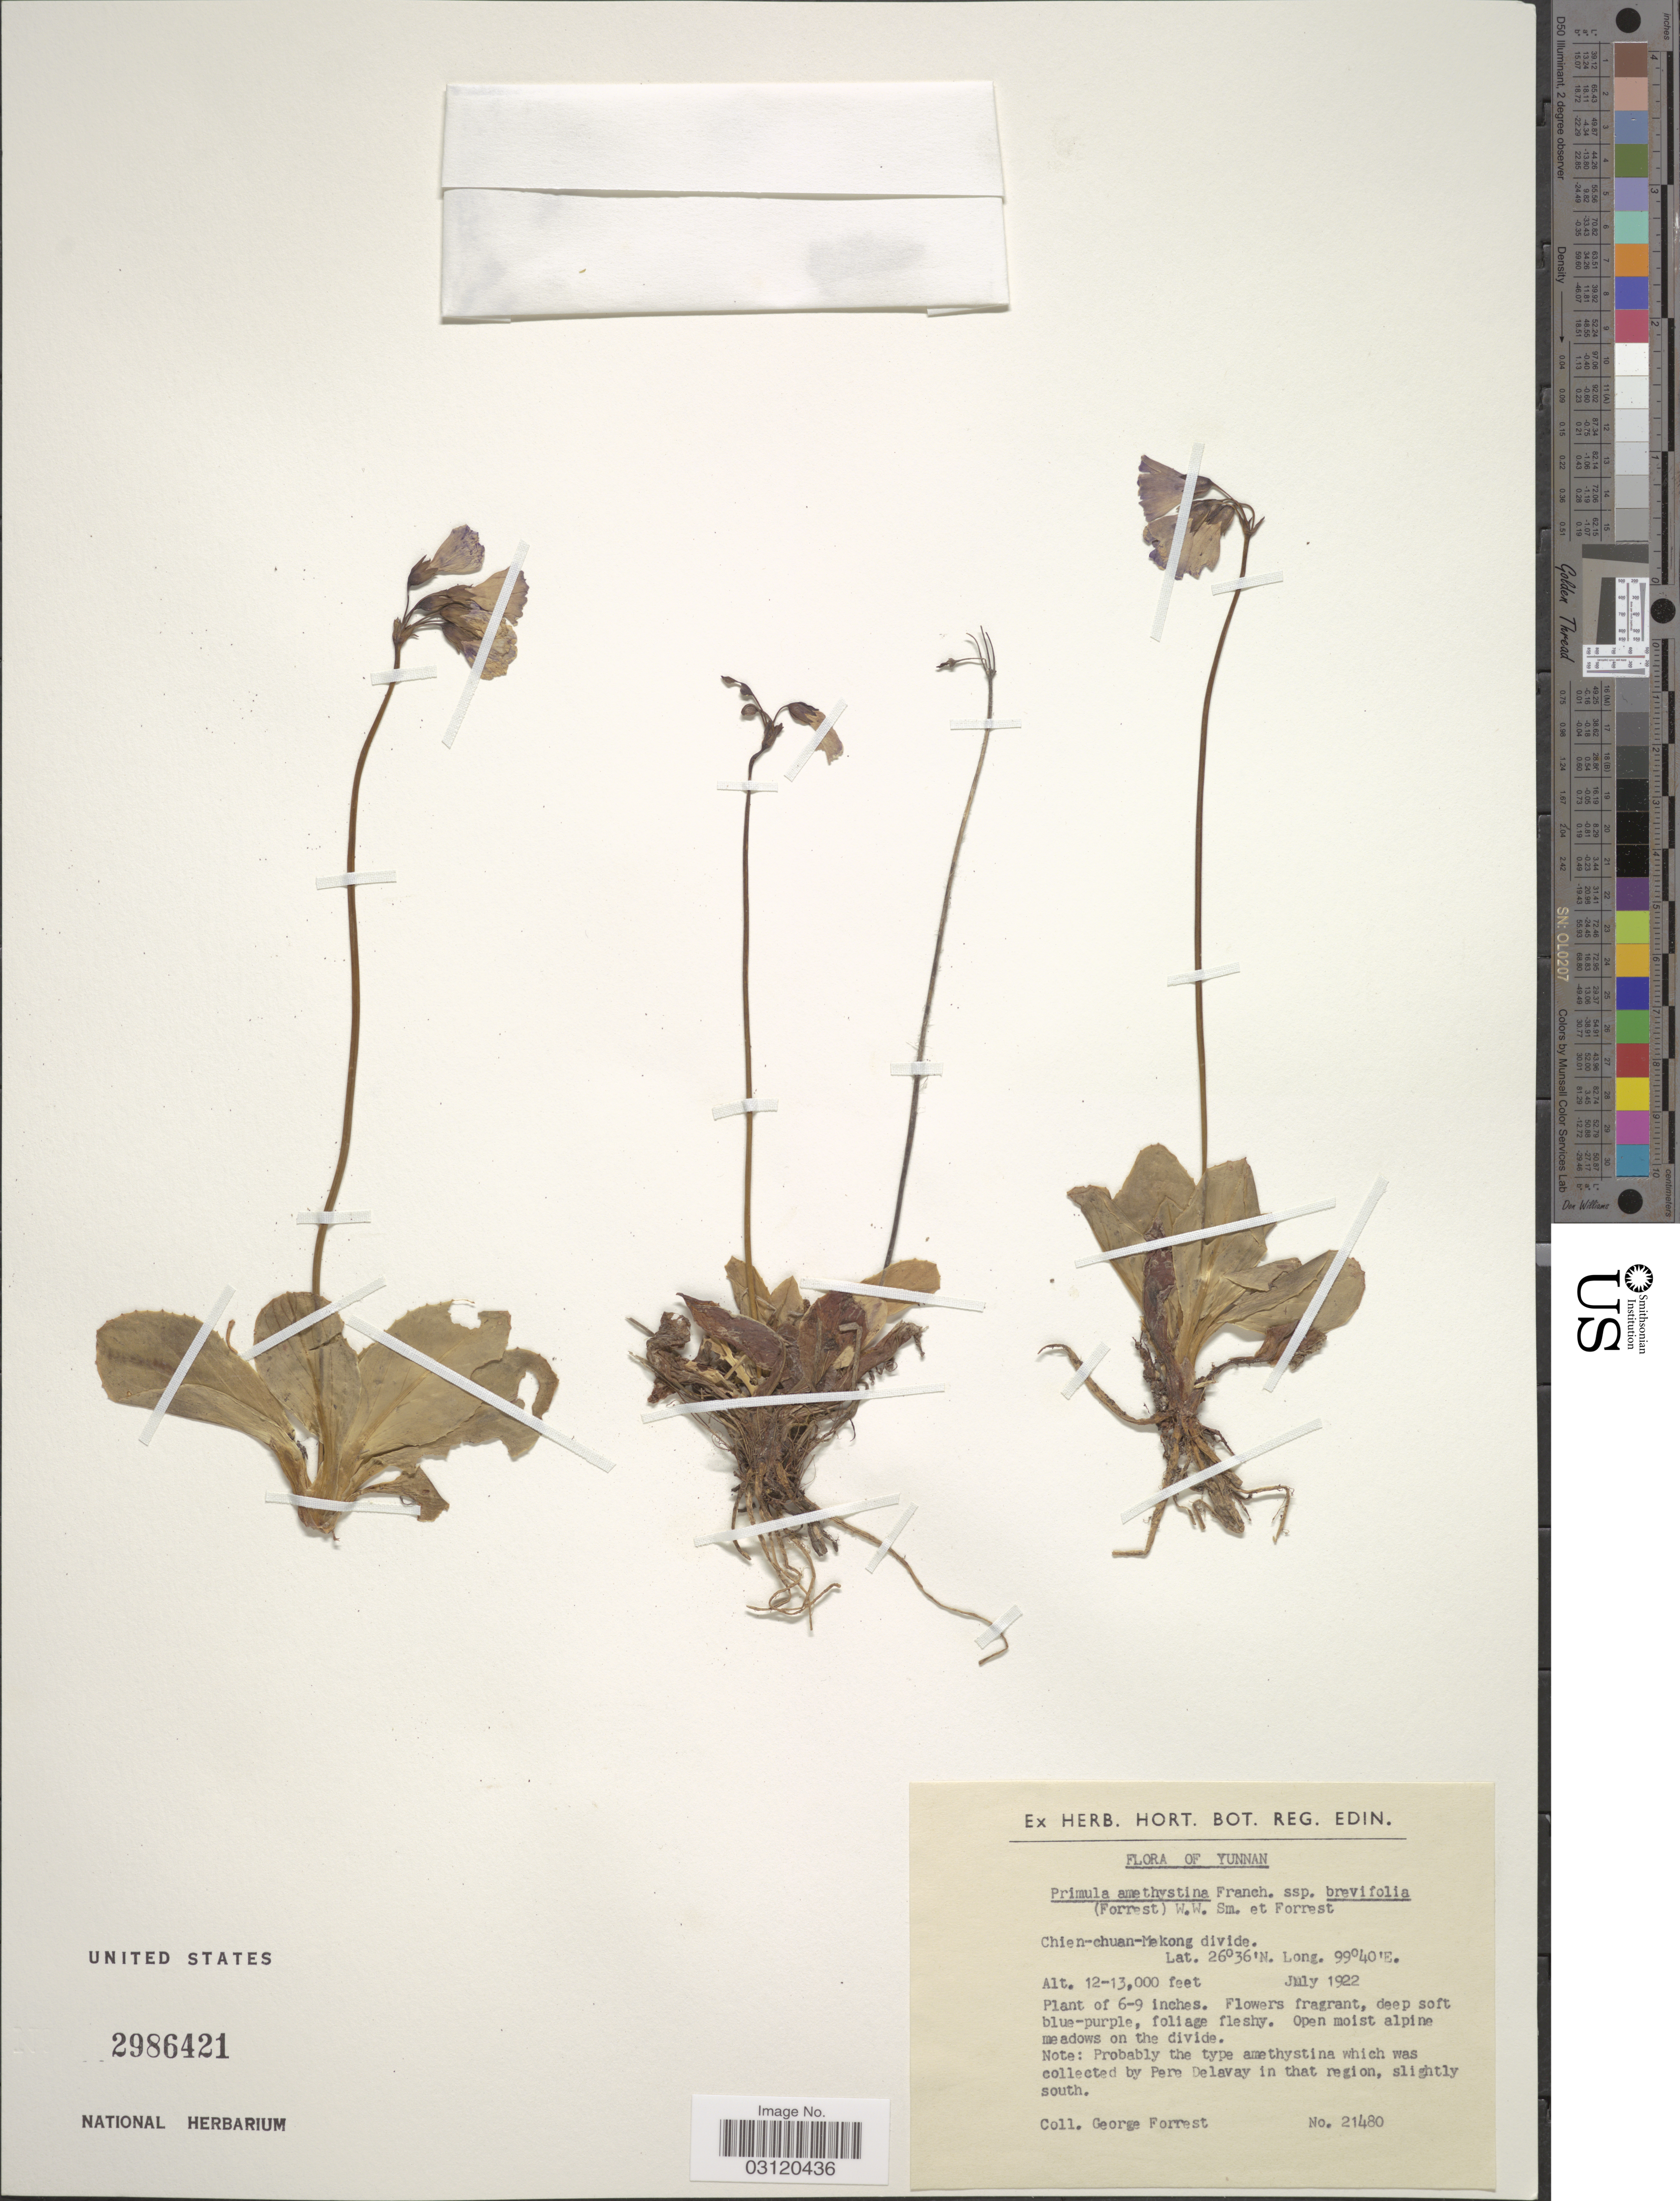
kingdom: Plantae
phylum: Tracheophyta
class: Magnoliopsida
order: Ericales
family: Primulaceae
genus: Primula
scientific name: Primula amethystina subsp. brevifolia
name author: (Forrest) W.W. Sm. & Forrest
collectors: G. Forrest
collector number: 21480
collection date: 1922-07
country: China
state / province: Yunnan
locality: Chien-chuan-Mekong divide.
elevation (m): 3658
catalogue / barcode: US 2986421